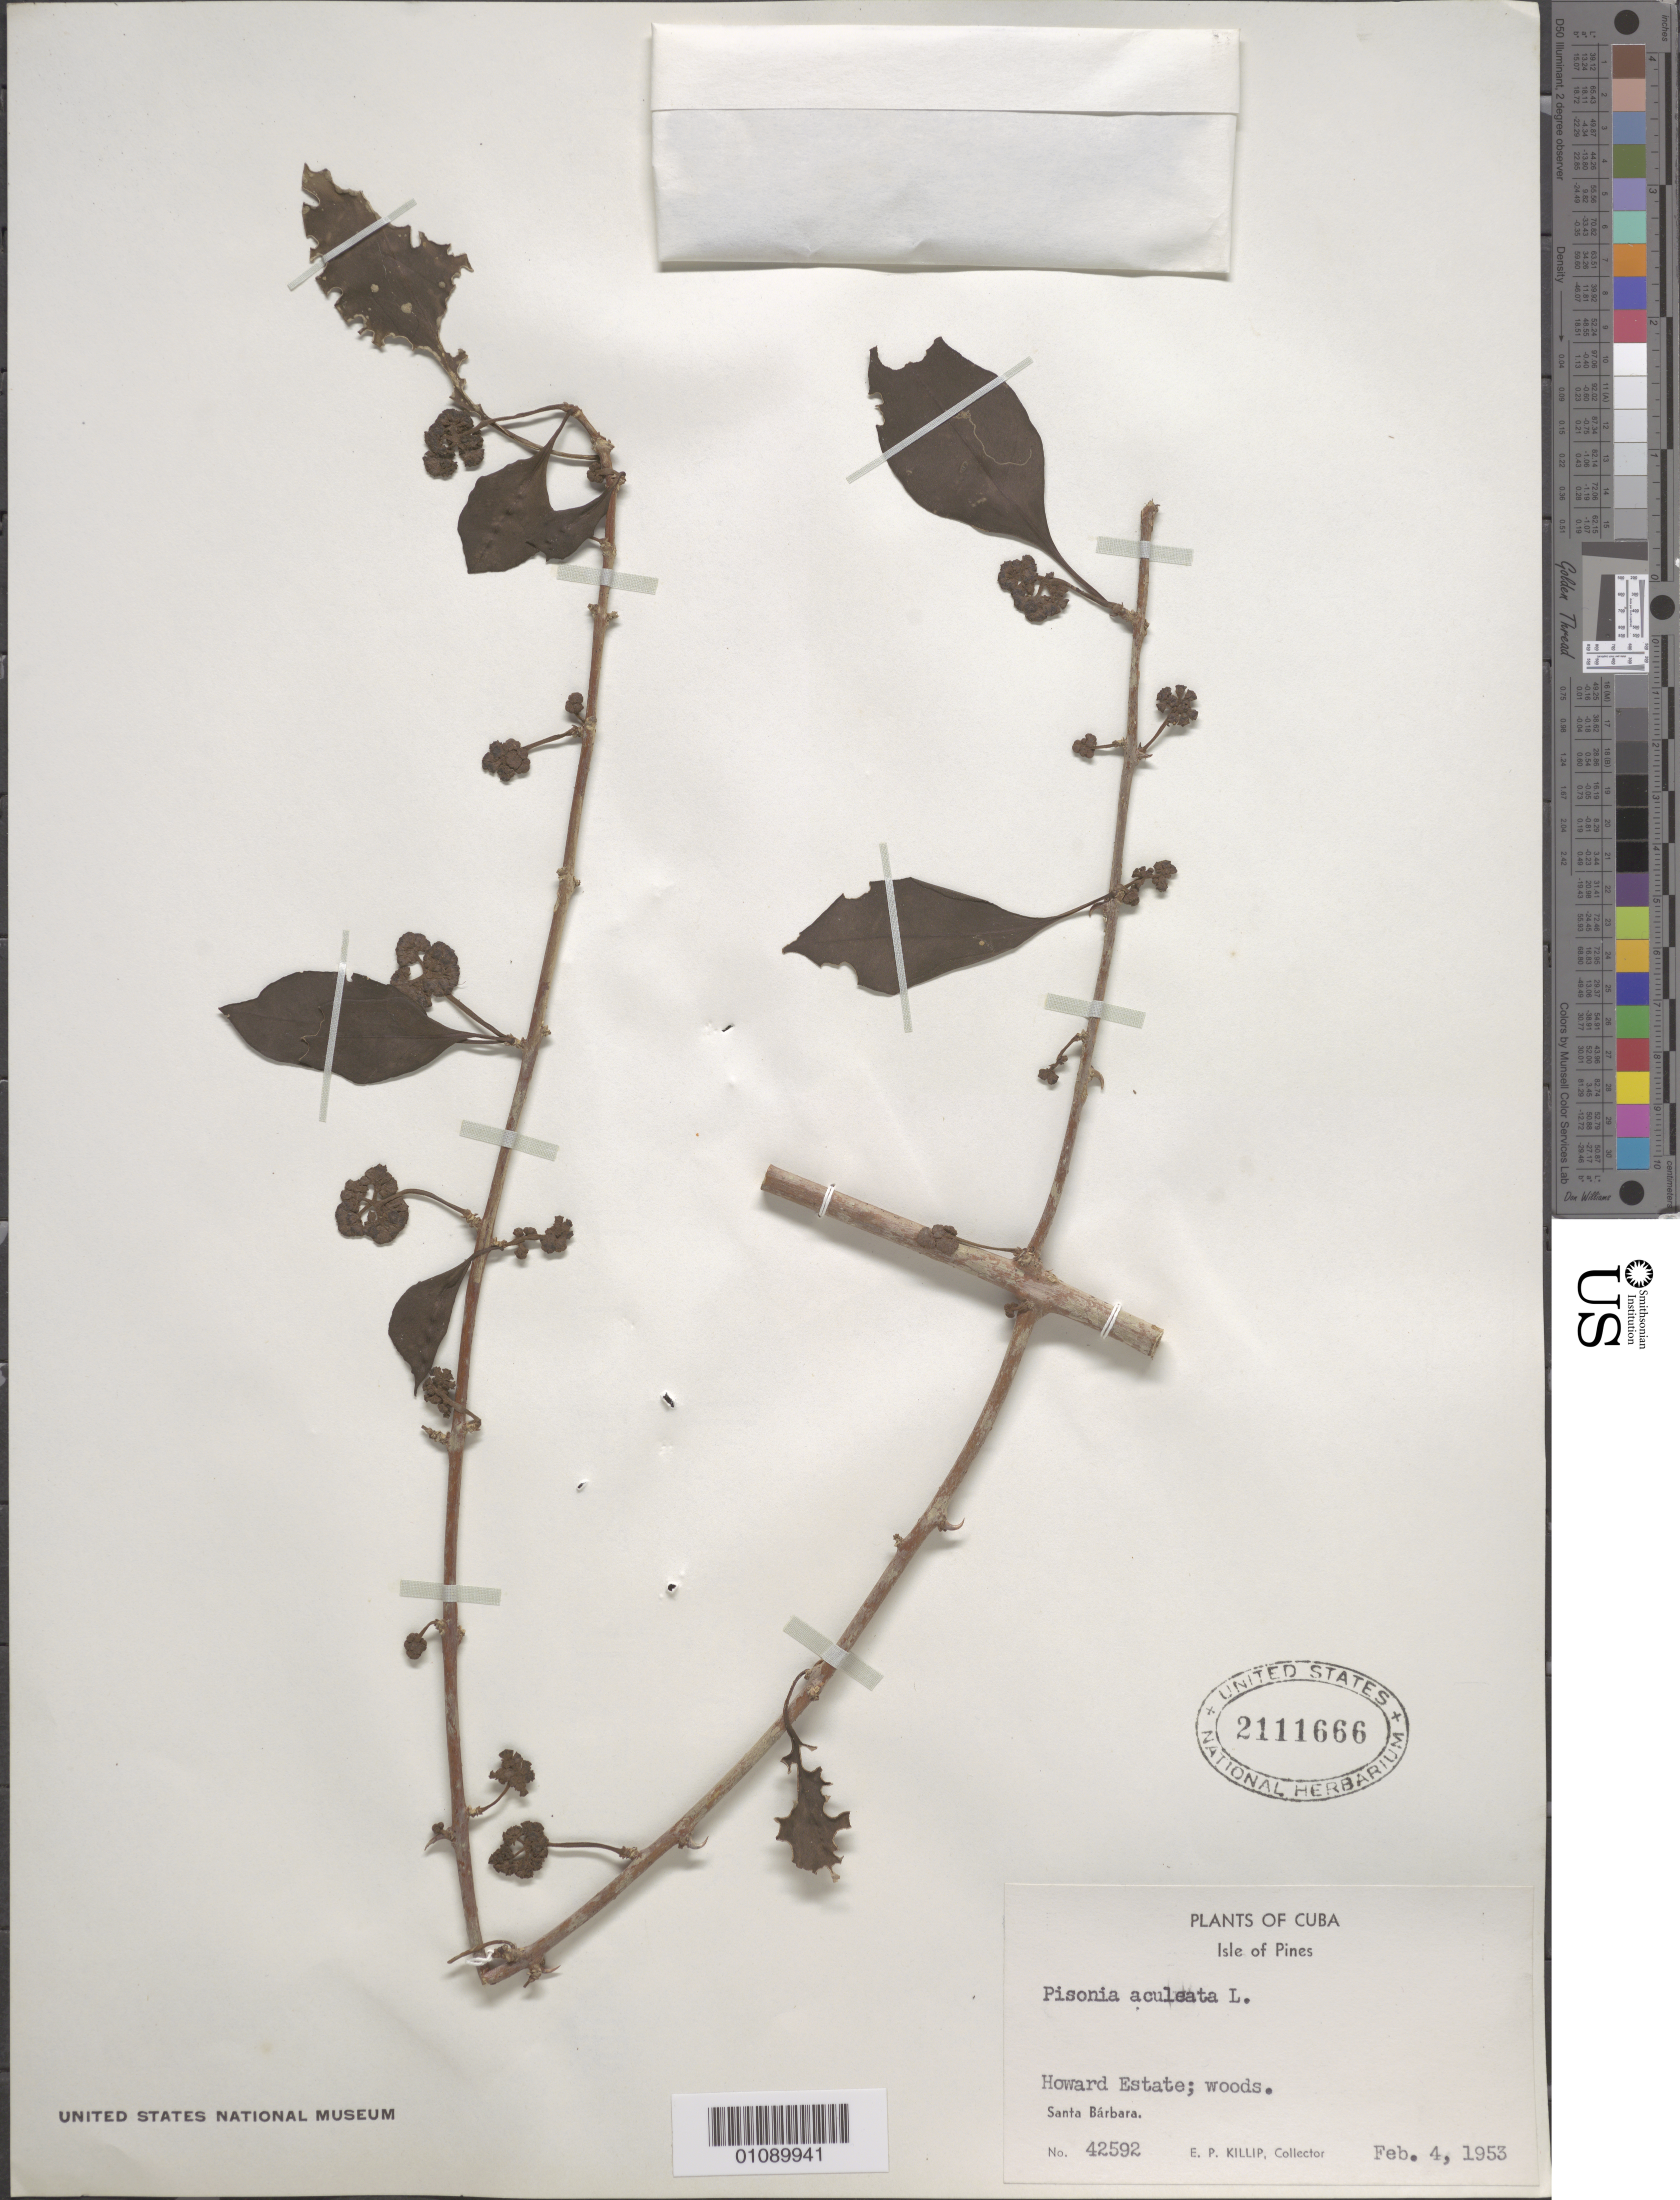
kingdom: Plantae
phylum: Tracheophyta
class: Magnoliopsida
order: Caryophyllales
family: Nyctaginaceae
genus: Pisonia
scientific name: Pisonia aculeata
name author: L.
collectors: E. P. Killip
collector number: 42592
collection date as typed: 04 Feb 1953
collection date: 1953-02-04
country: Cuba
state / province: Isla de La Juventud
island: Isla de la Juventud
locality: Isle of Pines, Santa Barbara, Howard Estate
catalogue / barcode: US 2111666